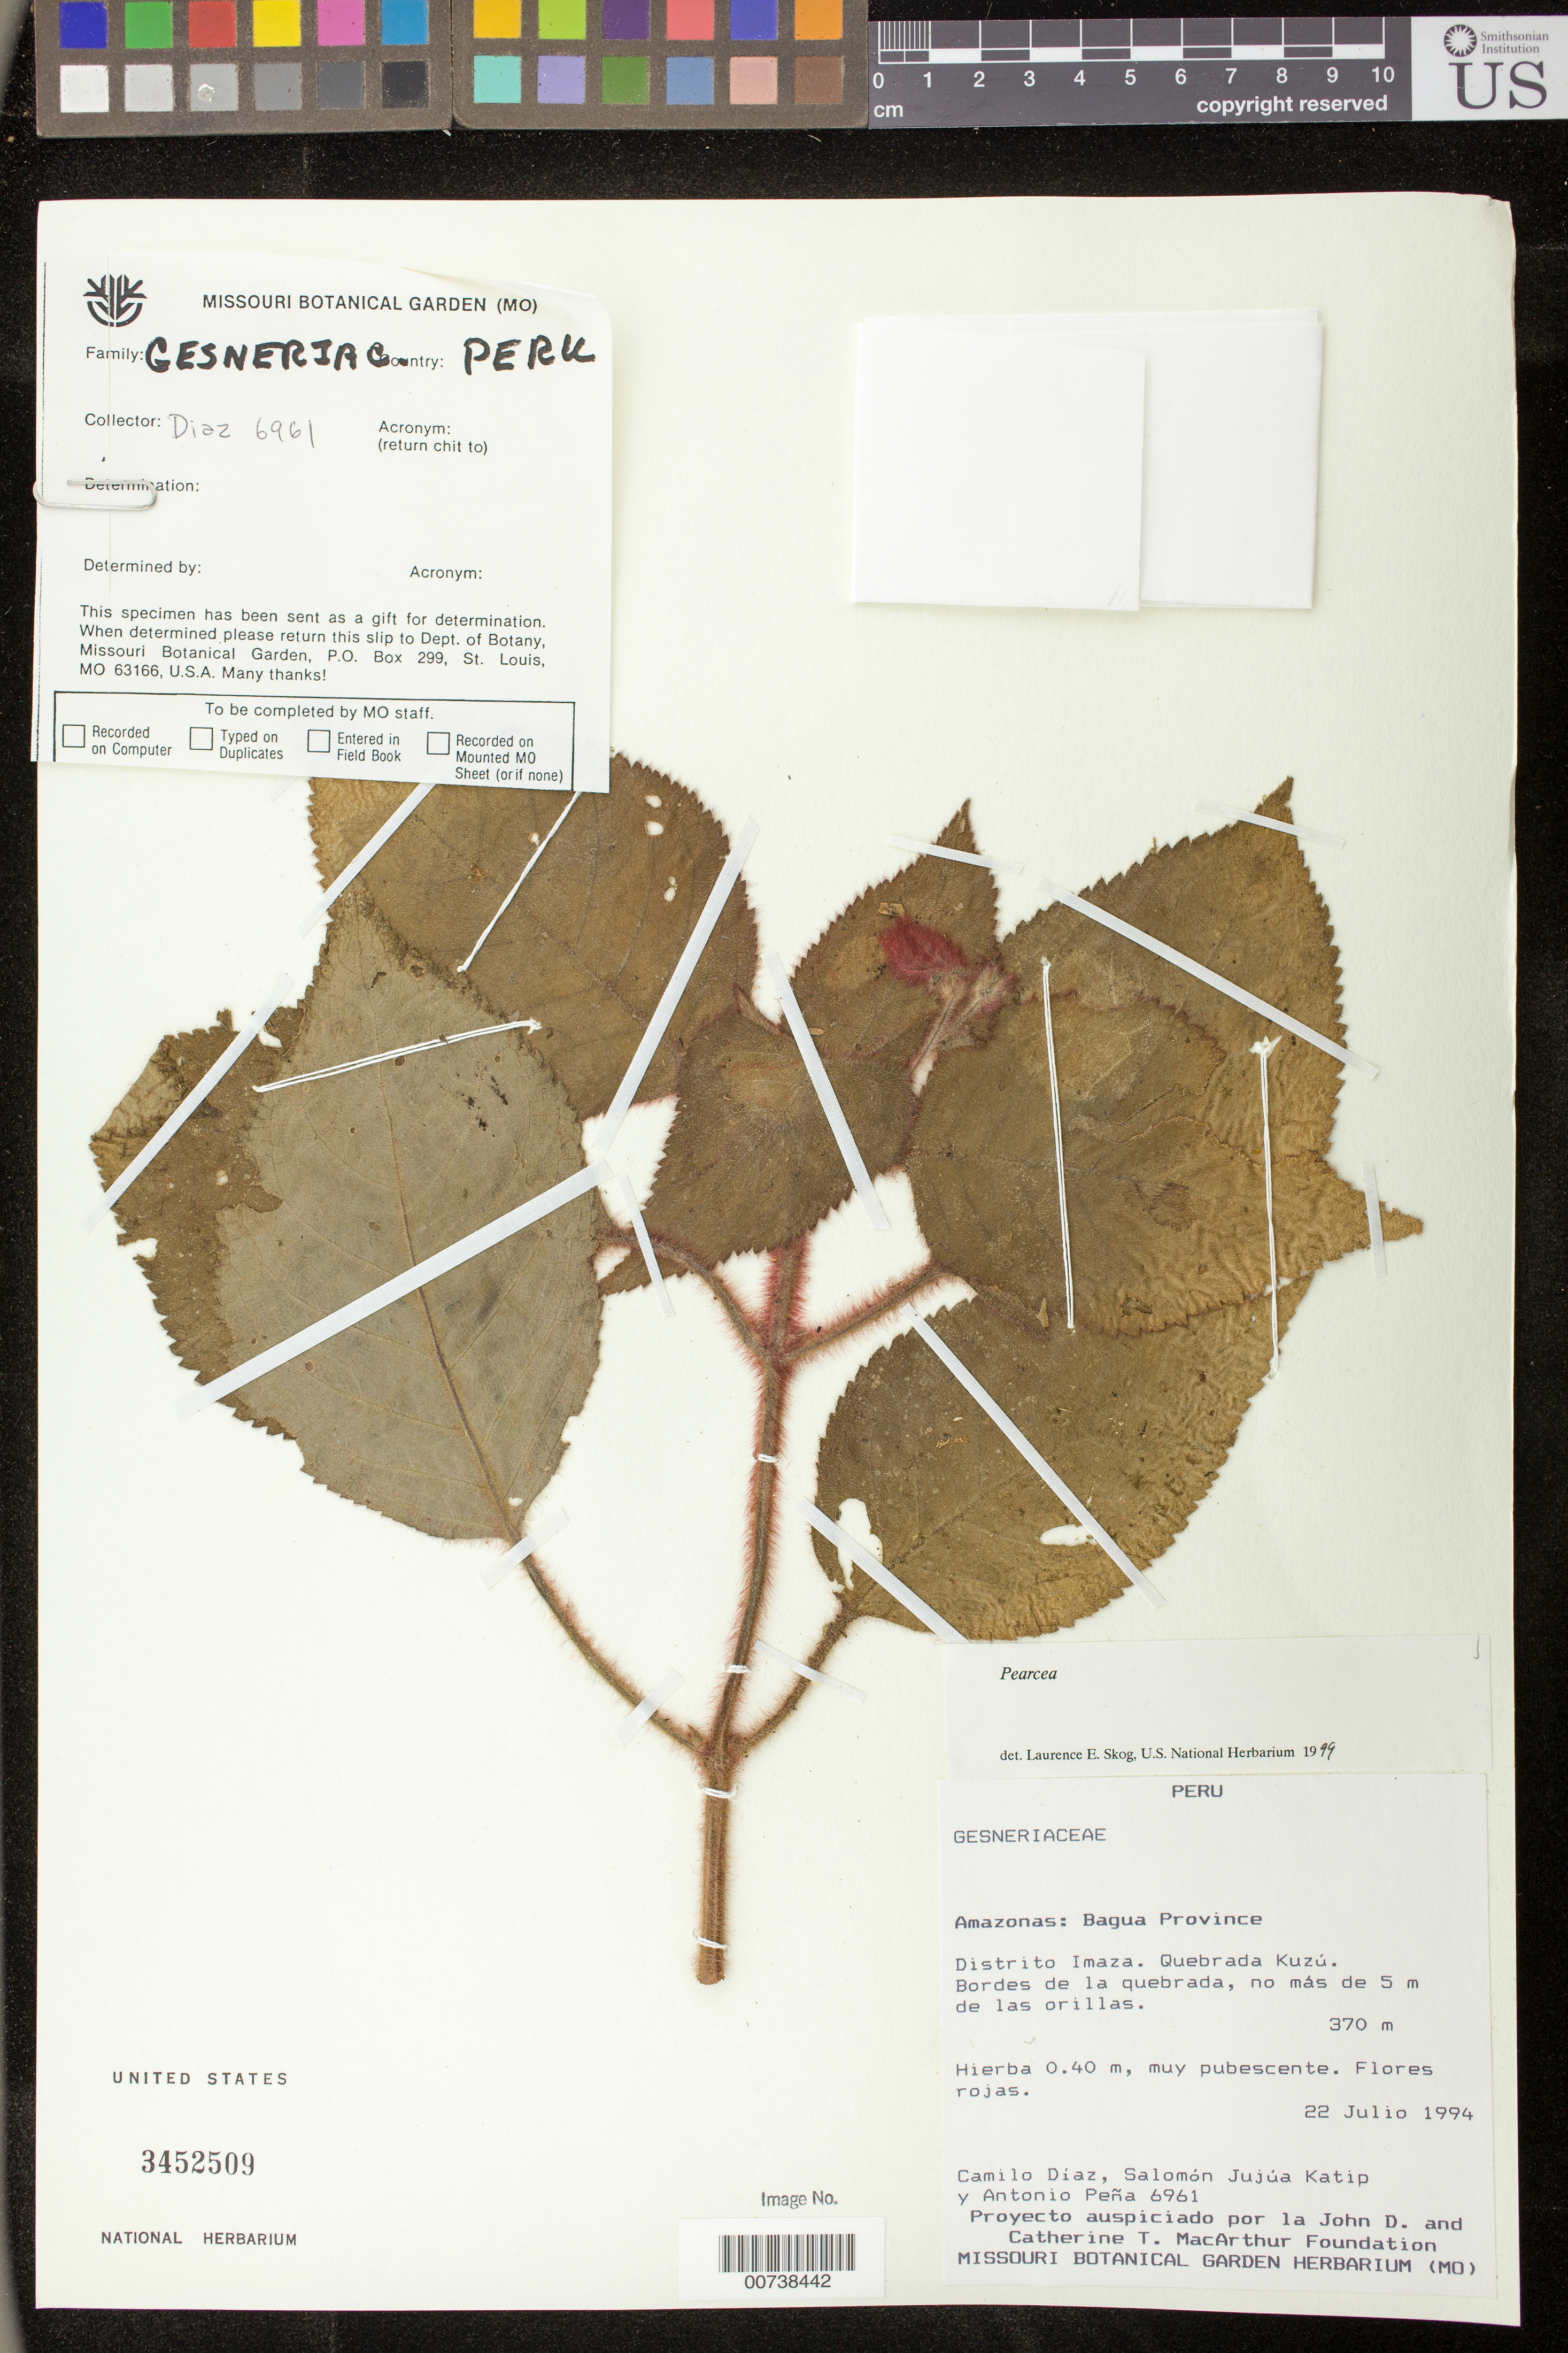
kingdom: Plantae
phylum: Tracheophyta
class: Magnoliopsida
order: Lamiales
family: Gesneriaceae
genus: Pearcea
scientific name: Pearcea abunda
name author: (Wiehler) L.P. Kvist & L.E. Skog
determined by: Skog, Laurence E.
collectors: C. Díaz S., S. Jujúa Katip & A. Peña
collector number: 6961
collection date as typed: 22 Jul 1994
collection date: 1994-07-22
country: Peru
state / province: Amazonas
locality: Amazonas: Bague Province. Dtto. Imaza, Quebrada Kuzú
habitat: Bordes de la quebrada, no más de 5 m de las orillas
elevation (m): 370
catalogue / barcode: US 3452509